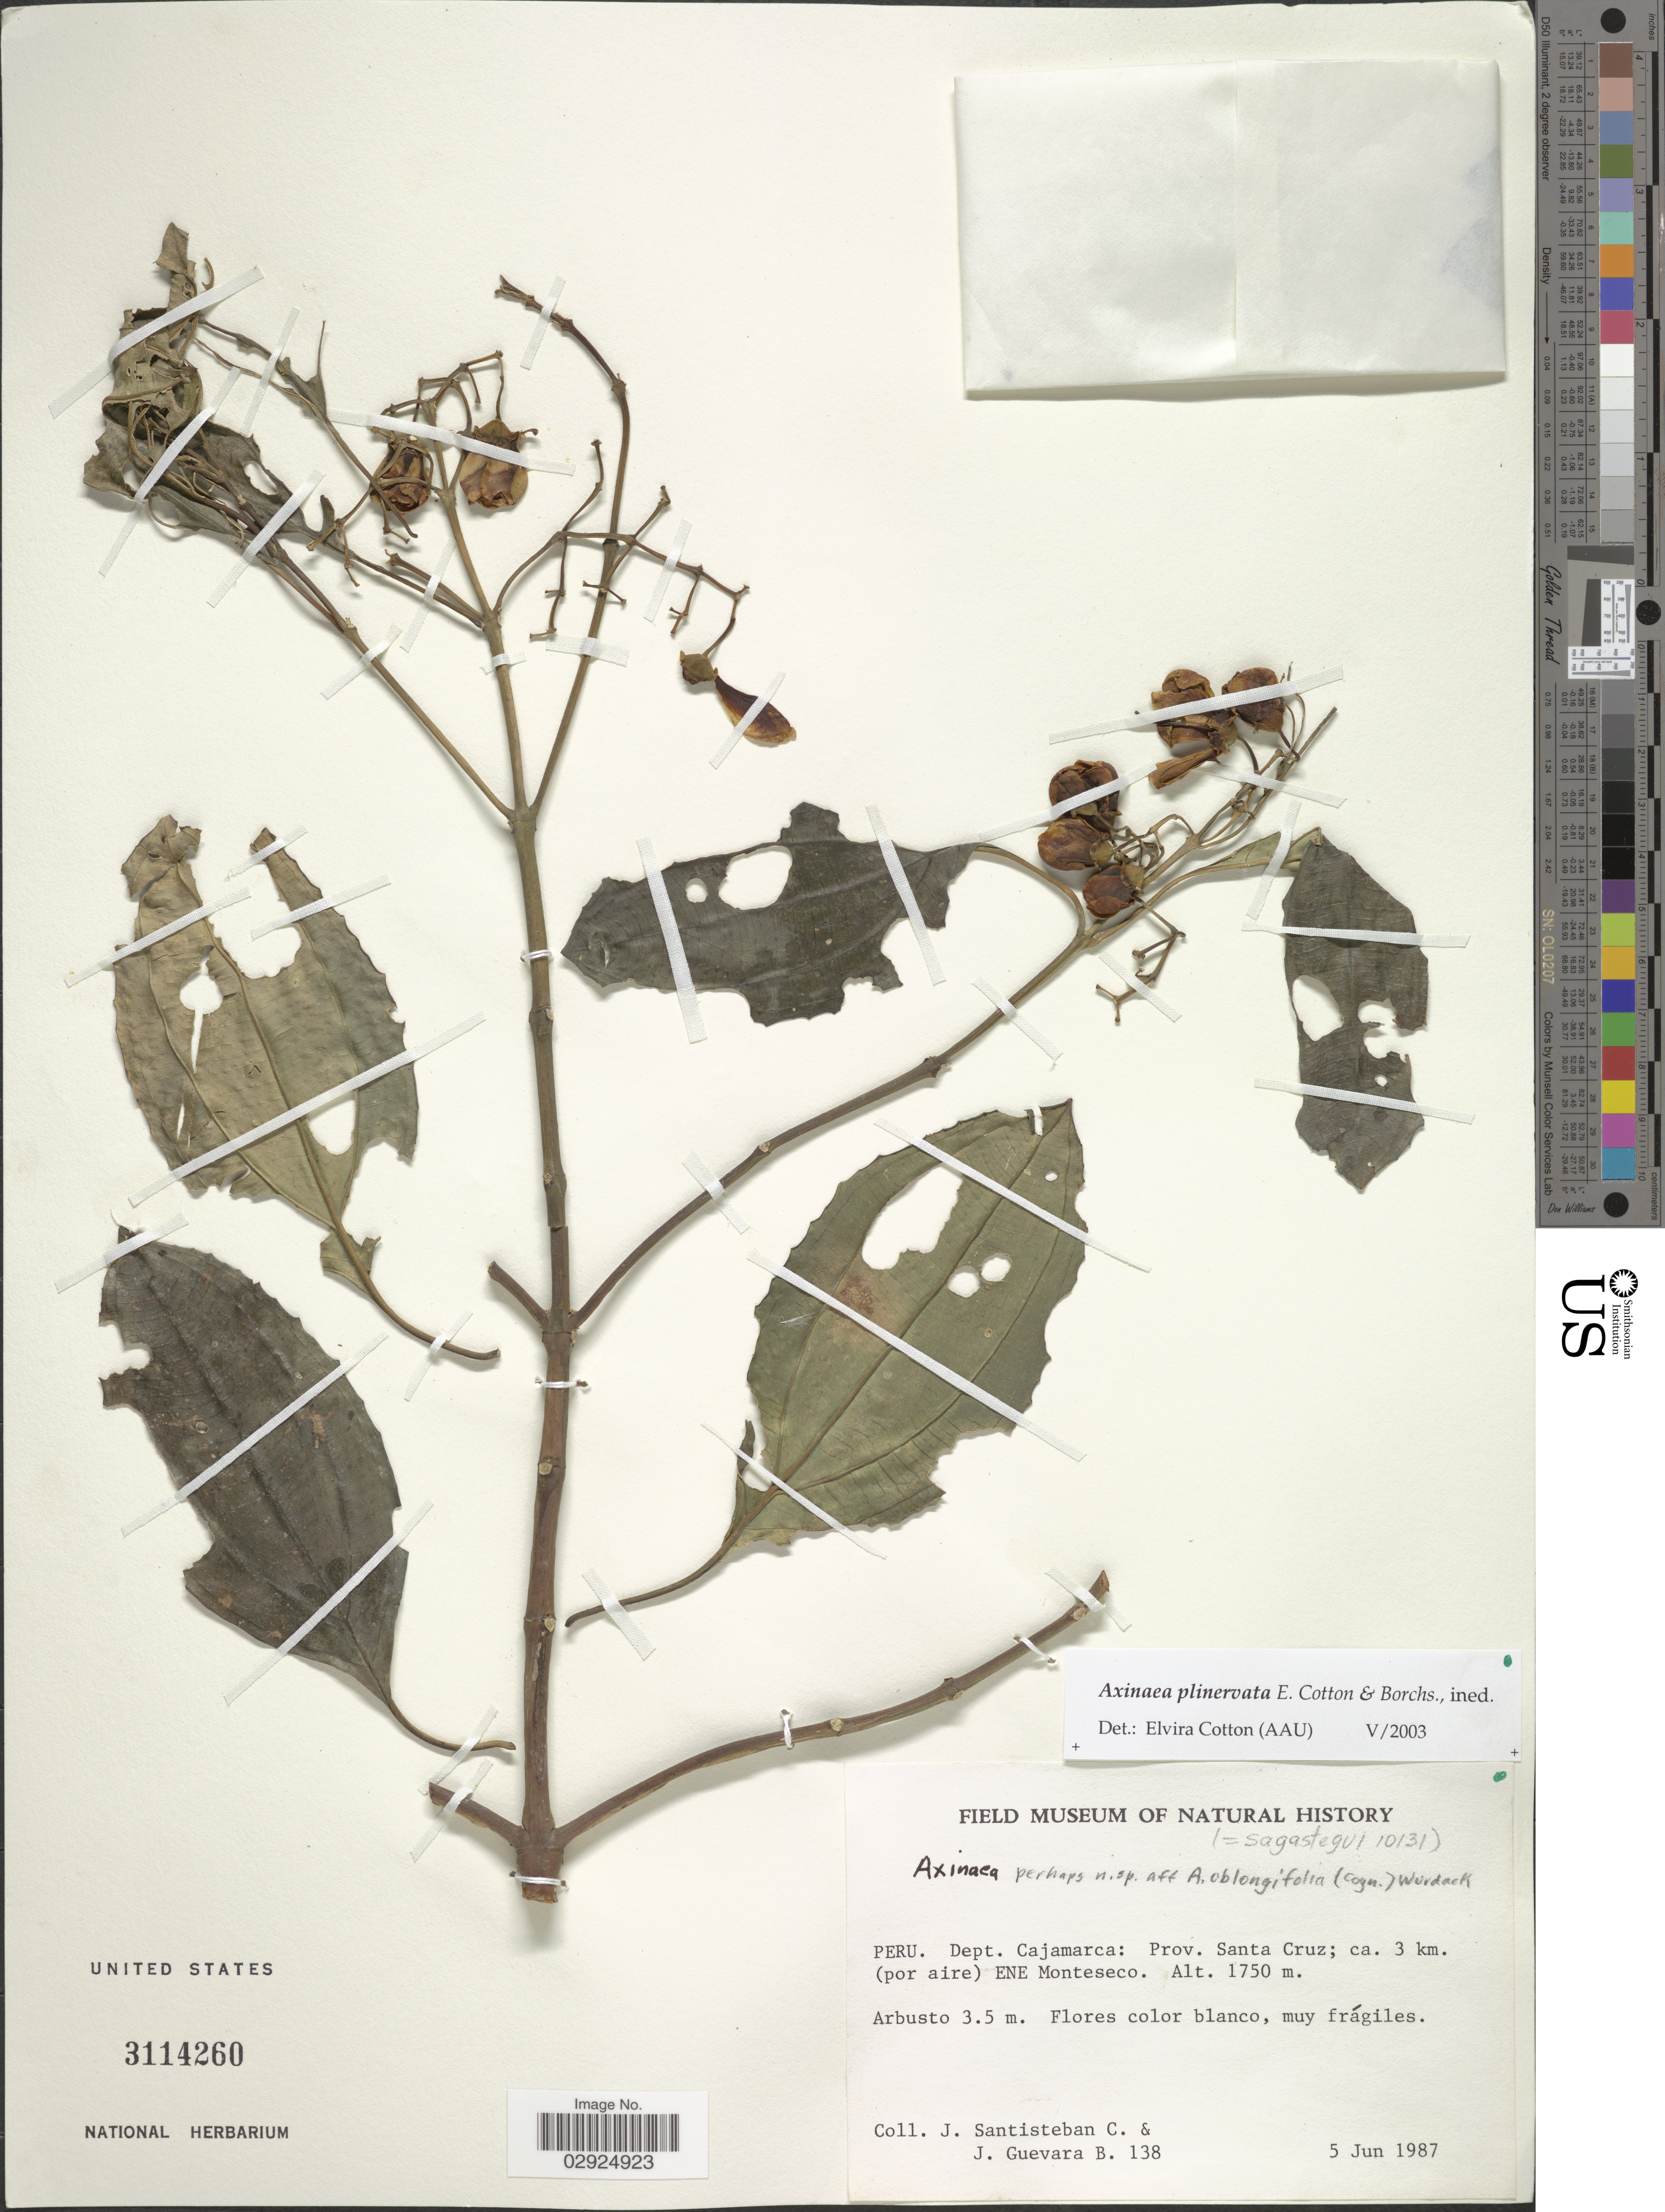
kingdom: Plantae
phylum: Tracheophyta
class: Magnoliopsida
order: Myrtales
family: Melastomataceae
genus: Axinaea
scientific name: Axinaea plinervata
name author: E. Cotton & Borchs.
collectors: J. Santisteban C. & J. Guevara B.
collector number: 138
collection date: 1987-06-05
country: Peru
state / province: Cajamarca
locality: Dept. Cajamarca: Prov. Santa Cruz; ca. 3 km. (por aire) ENE Monteseco.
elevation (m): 1750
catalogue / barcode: US 3114260